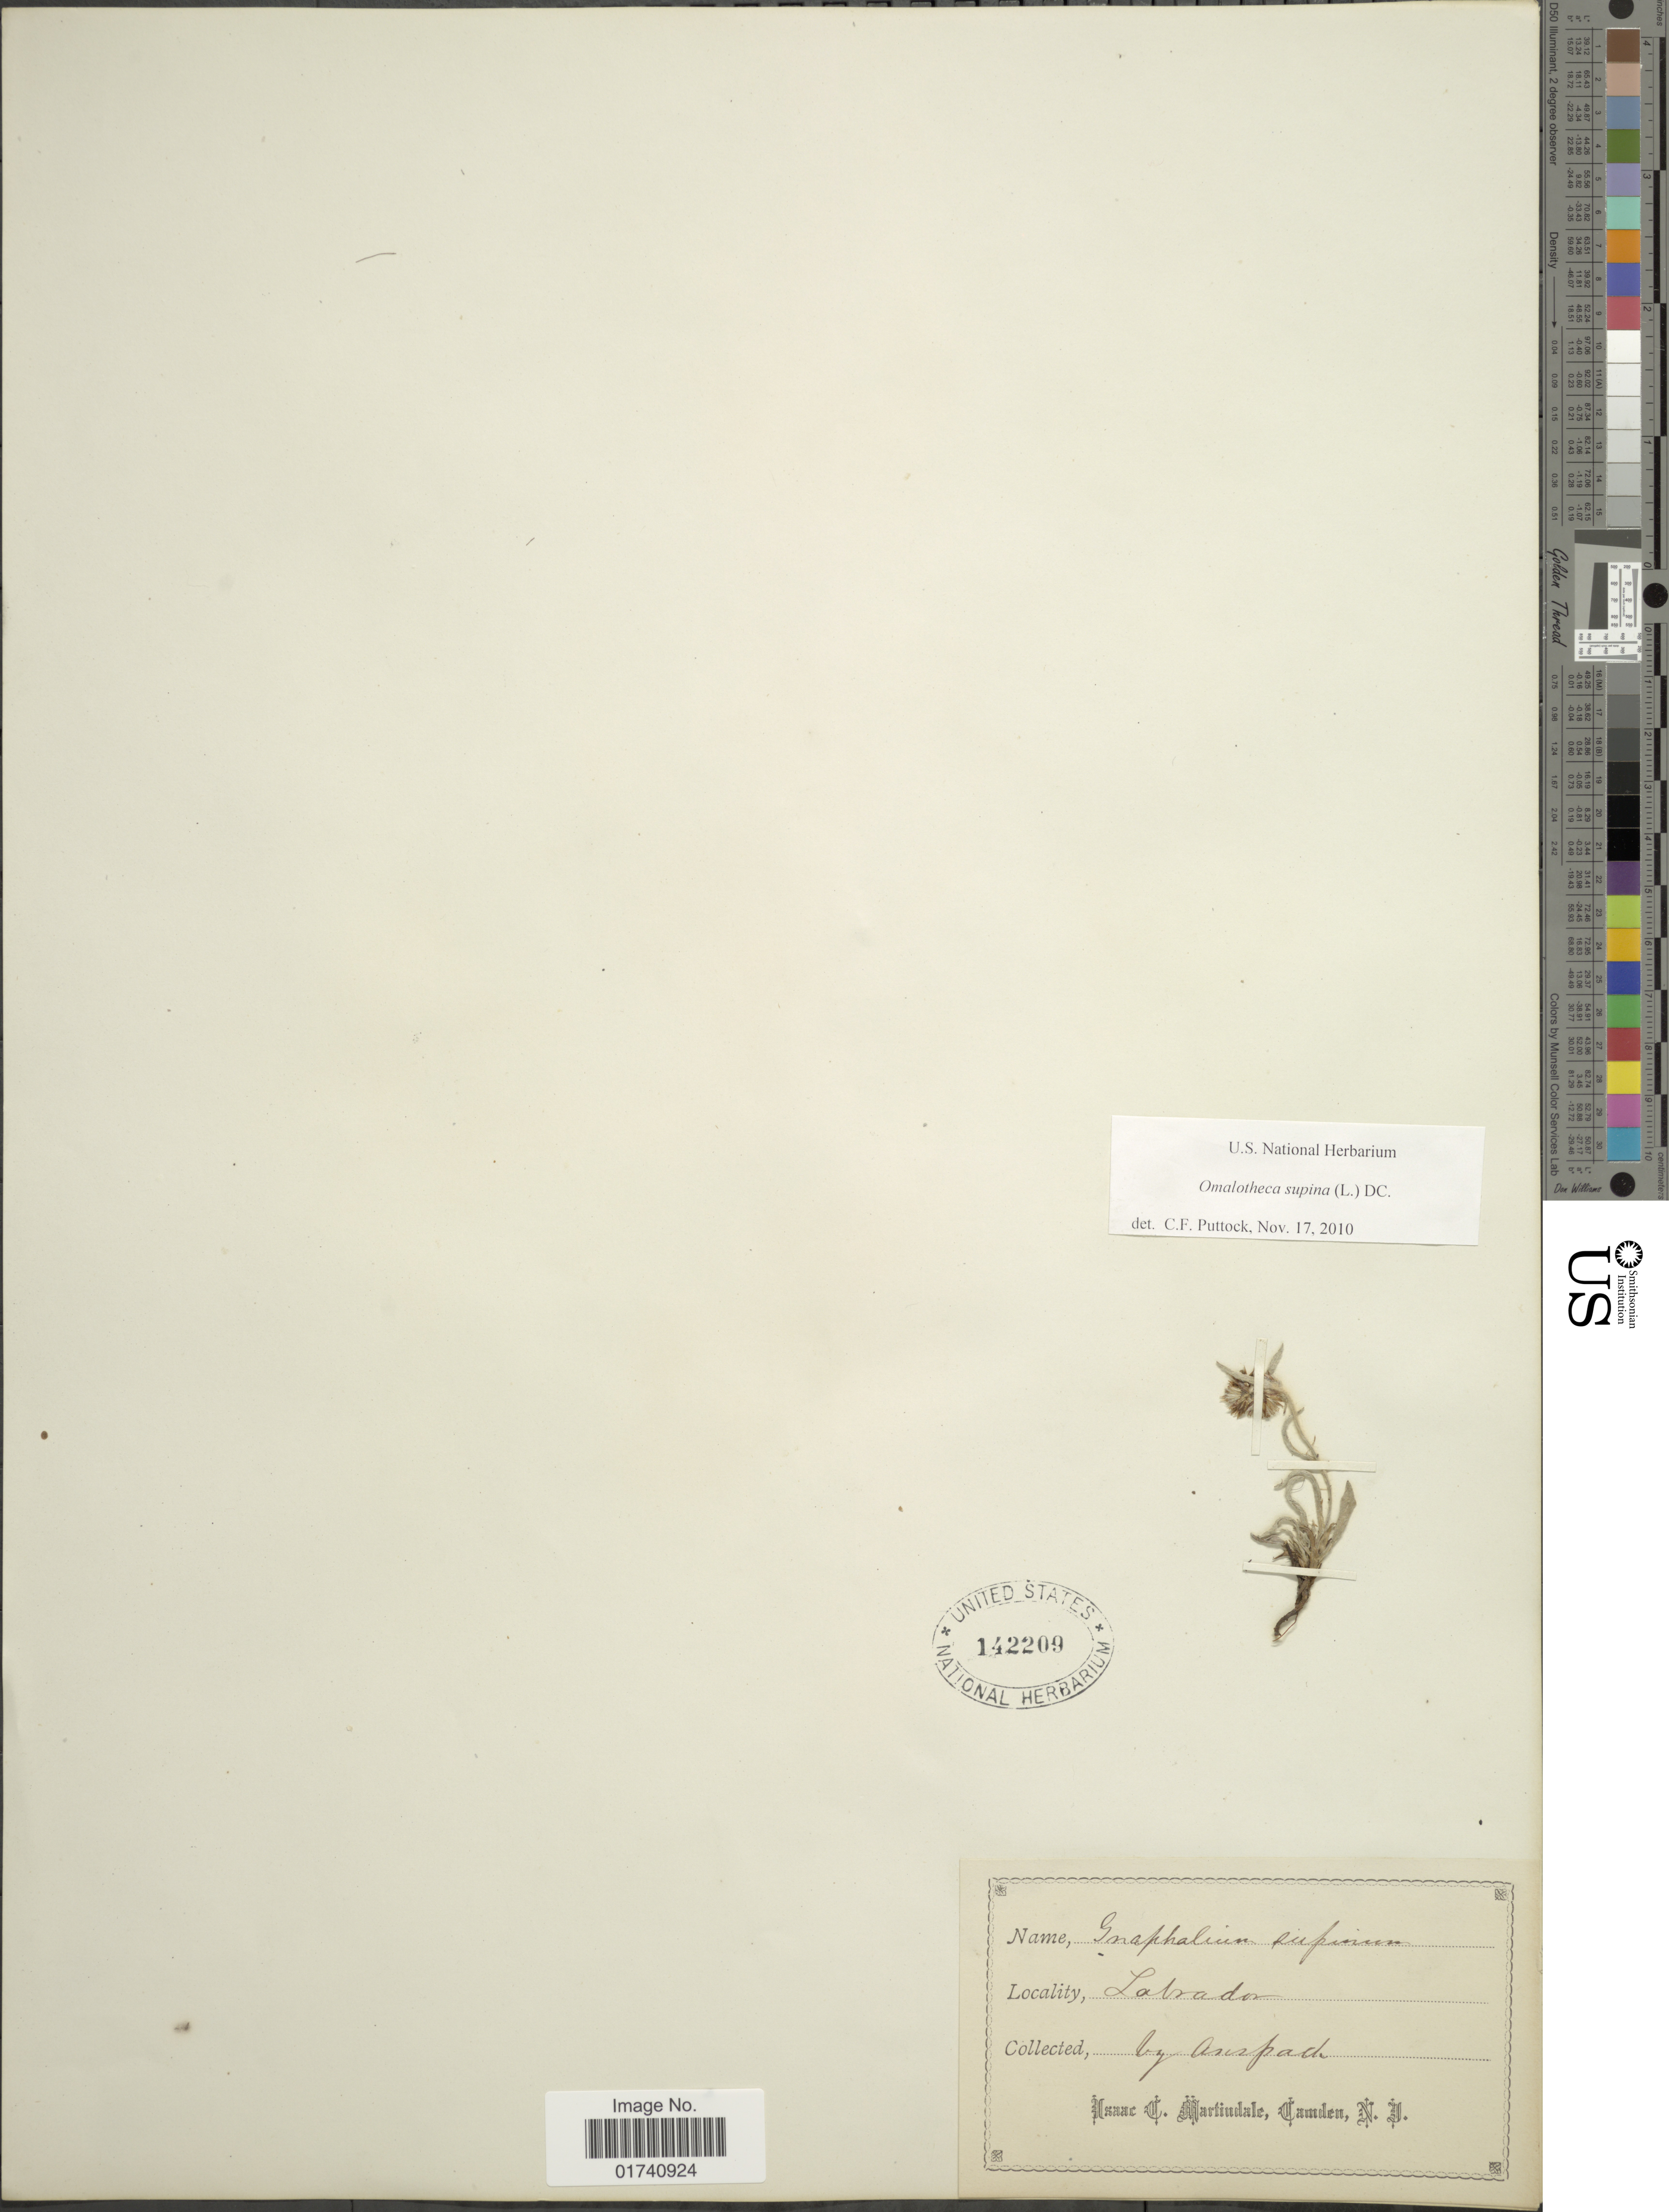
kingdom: Plantae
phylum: Tracheophyta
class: Magnoliopsida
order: Asterales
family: Asteraceae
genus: Omalotheca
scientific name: Omalotheca supina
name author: (L.) DC.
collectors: Anspach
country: Canada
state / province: Newfoundland and Labrador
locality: Labrador.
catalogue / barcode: US 142209